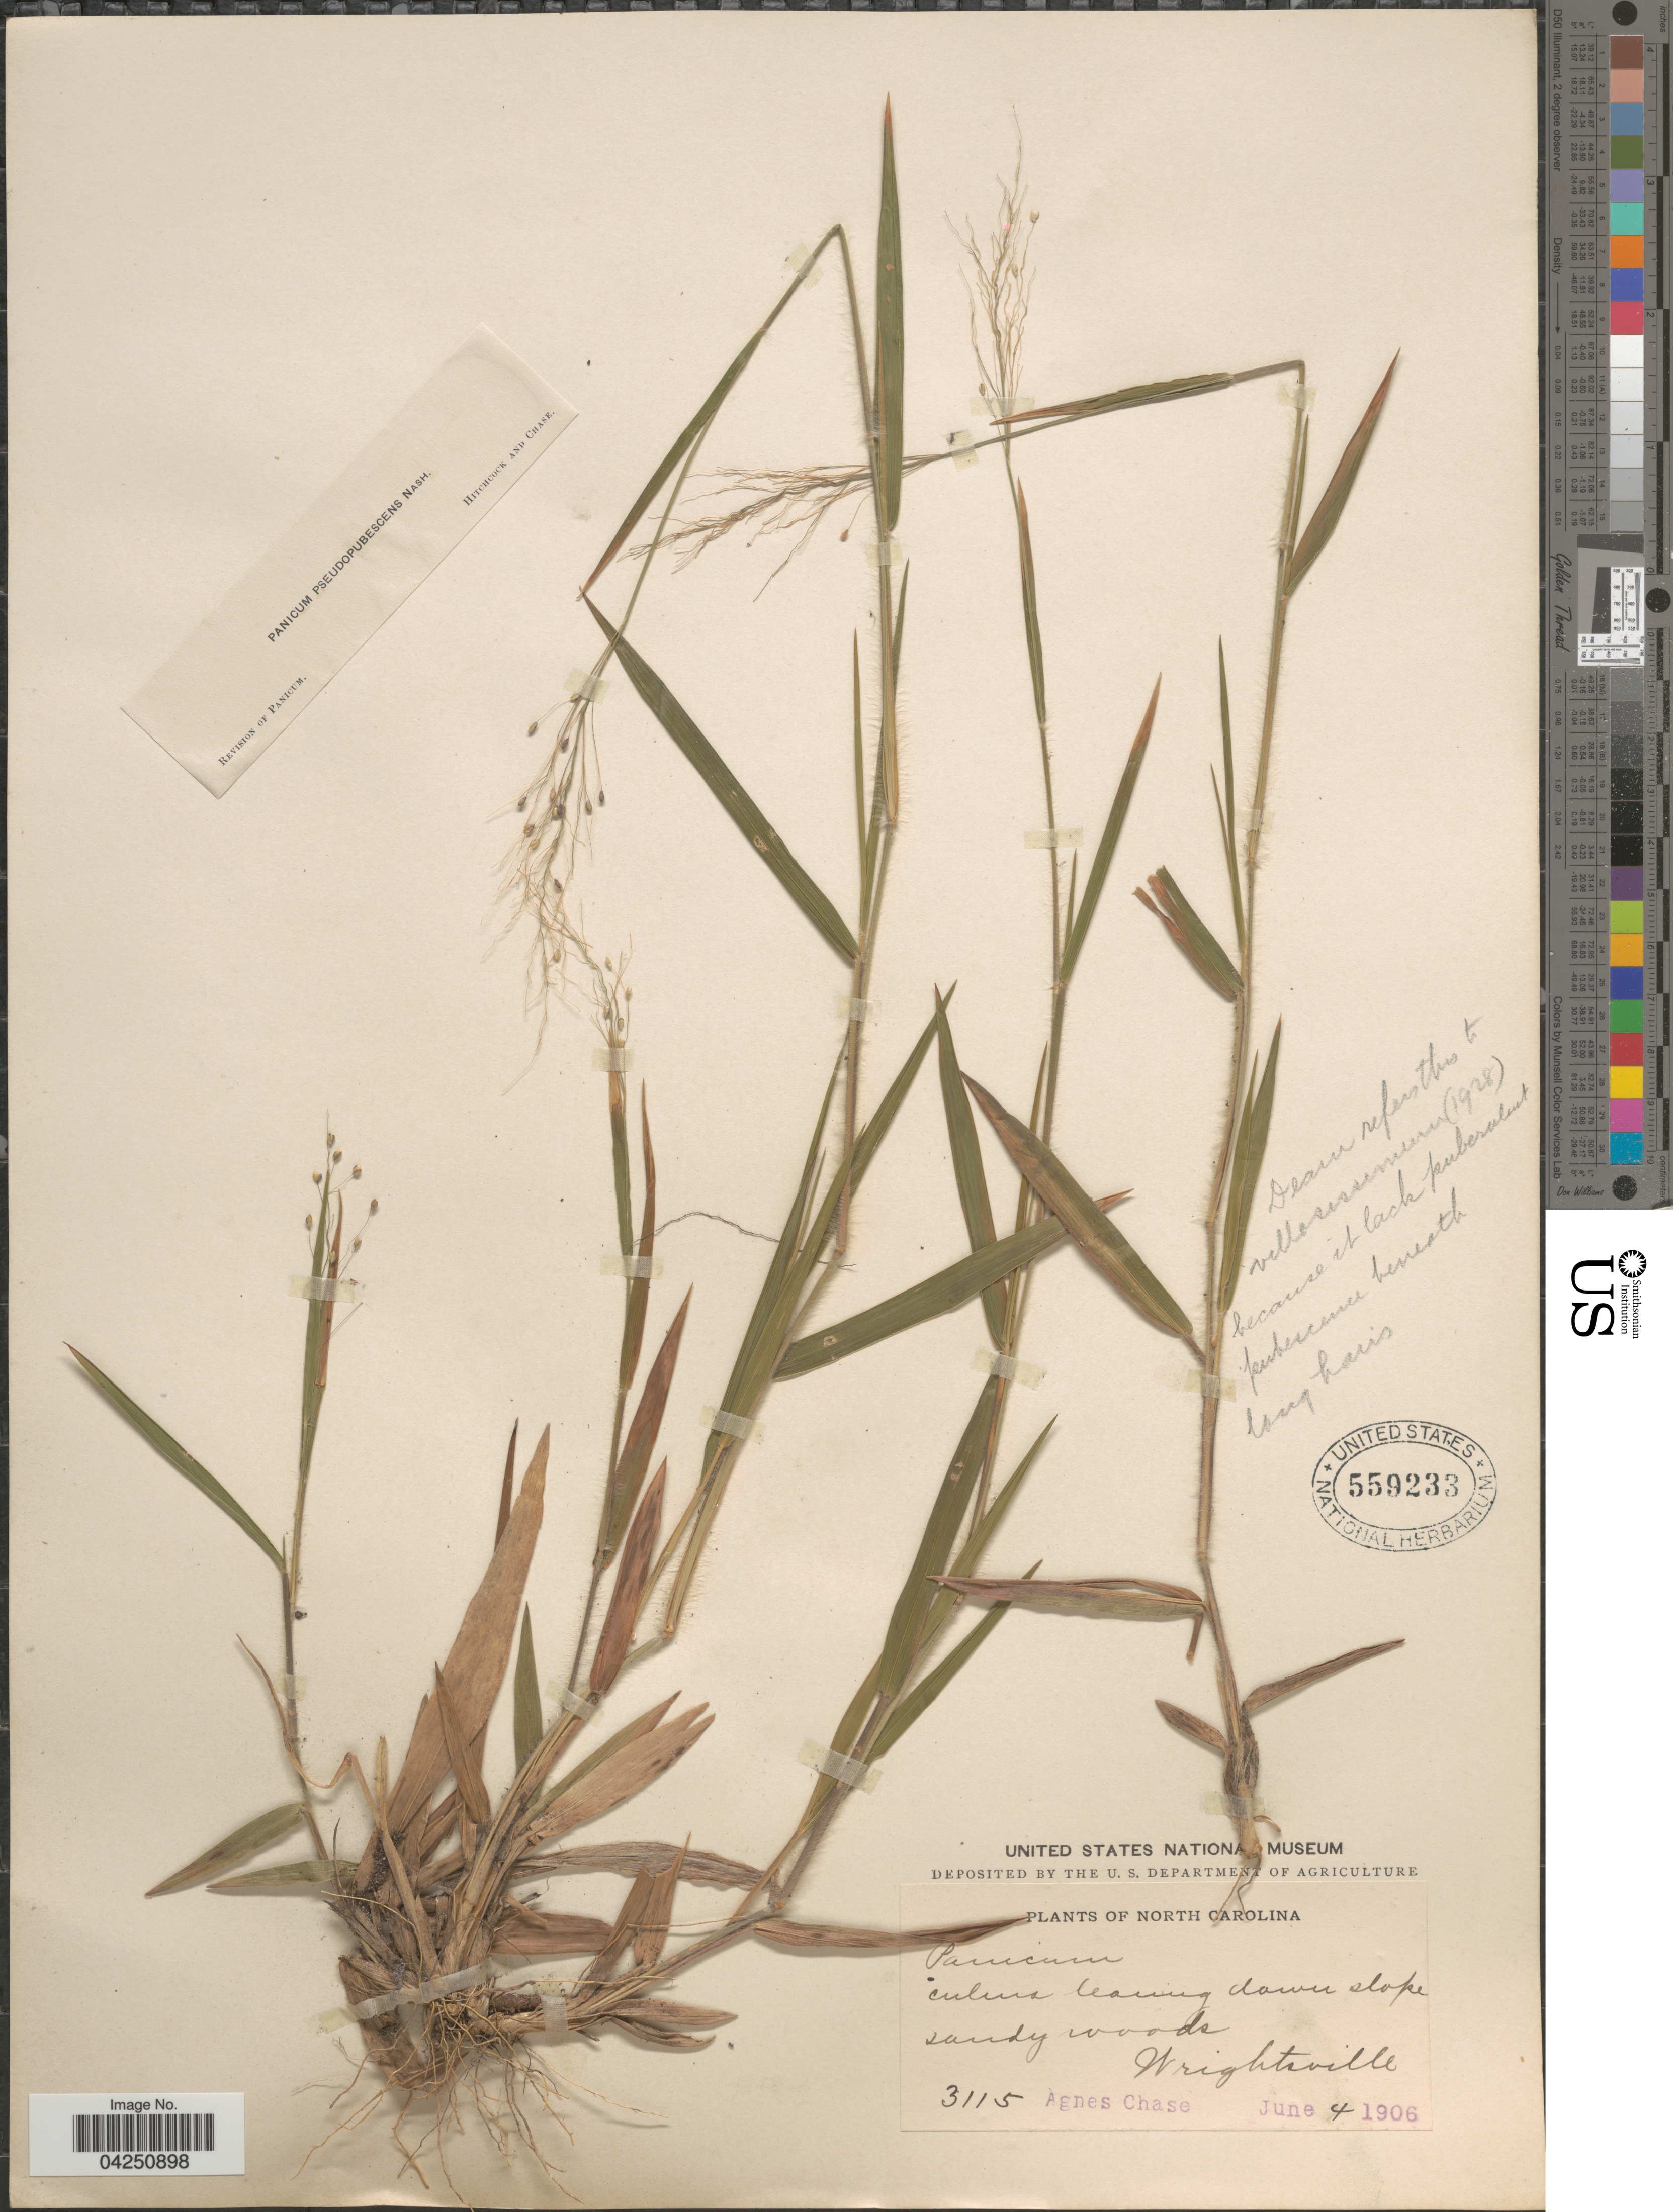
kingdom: Plantae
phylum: Tracheophyta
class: Liliopsida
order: Poales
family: Poaceae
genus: Dichanthelium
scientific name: Dichanthelium acuminatum var. acuminatum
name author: (Sw.) Gould & C.A. Clark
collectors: A. Chase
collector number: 3115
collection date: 1906-06-04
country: United States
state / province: North Carolina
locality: Culms leaving down slope sandy woods. Wrightsville.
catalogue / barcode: US 559233